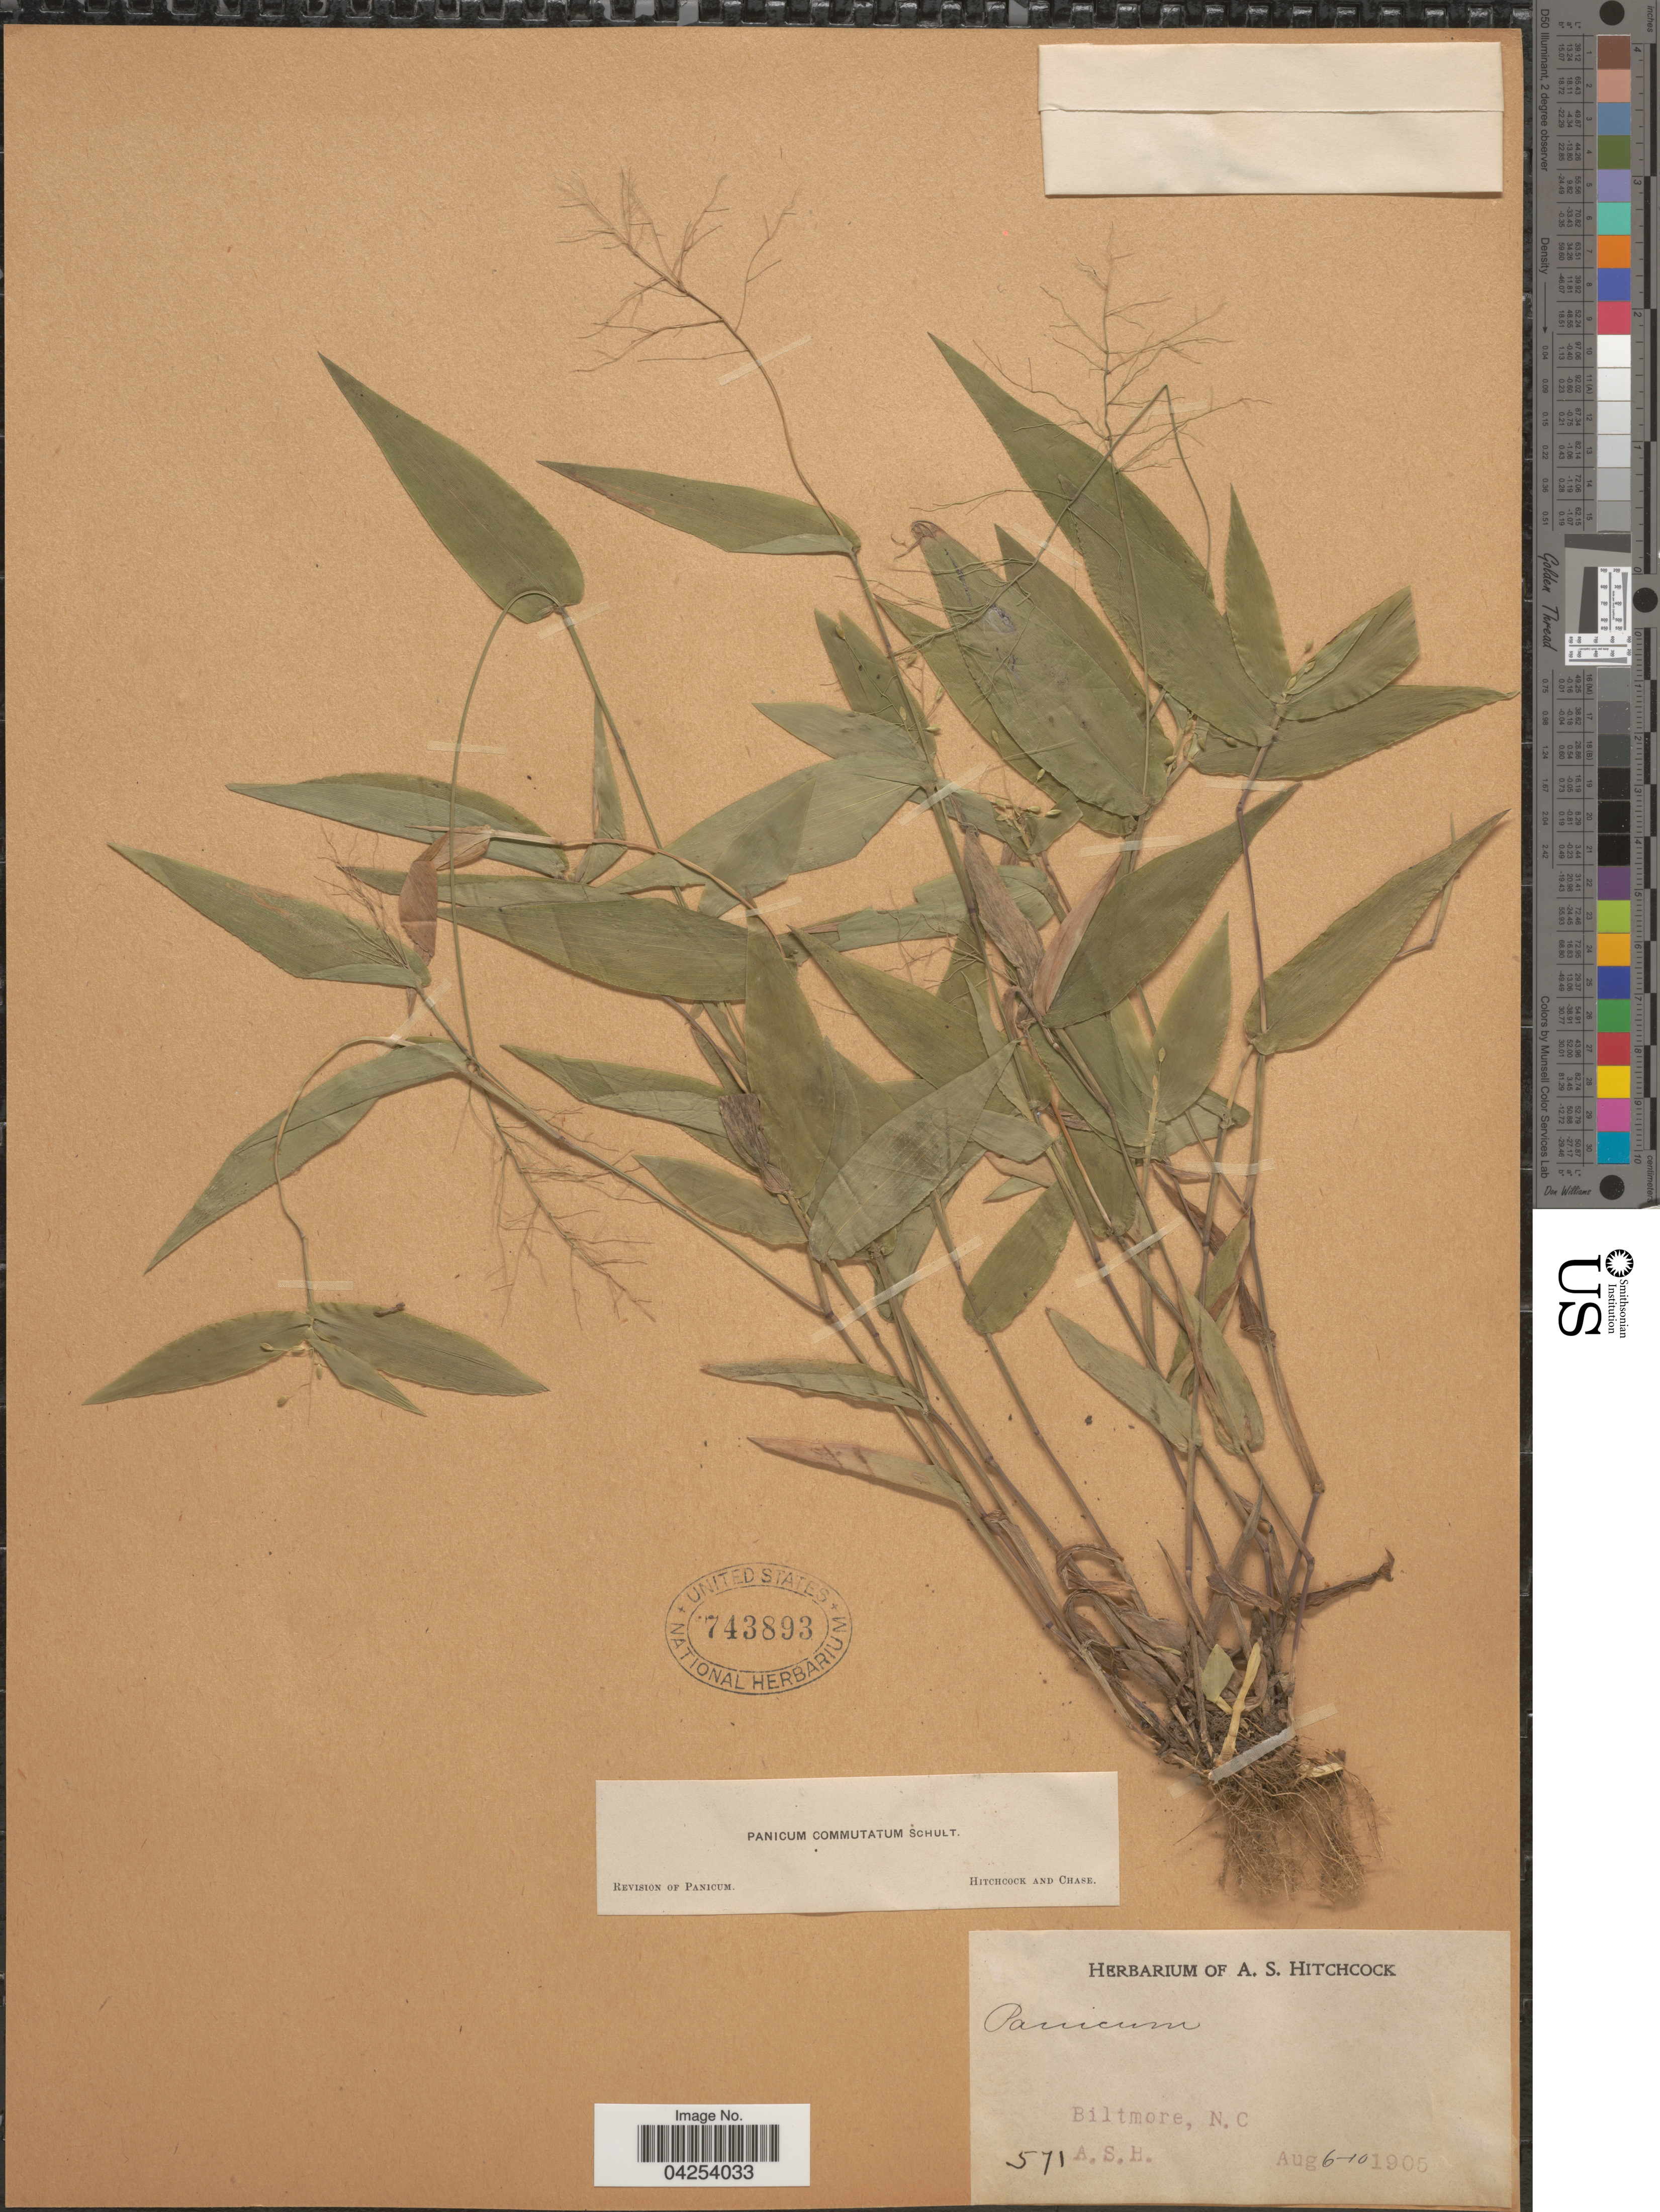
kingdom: Plantae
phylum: Tracheophyta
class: Liliopsida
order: Poales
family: Poaceae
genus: Dichanthelium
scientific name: Dichanthelium commutatum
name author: (Schult.) Gould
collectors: A. S. Hitchcock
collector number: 571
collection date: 1905-08-06/1905-08-10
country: United States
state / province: North Carolina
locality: Biltmore.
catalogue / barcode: US 743893